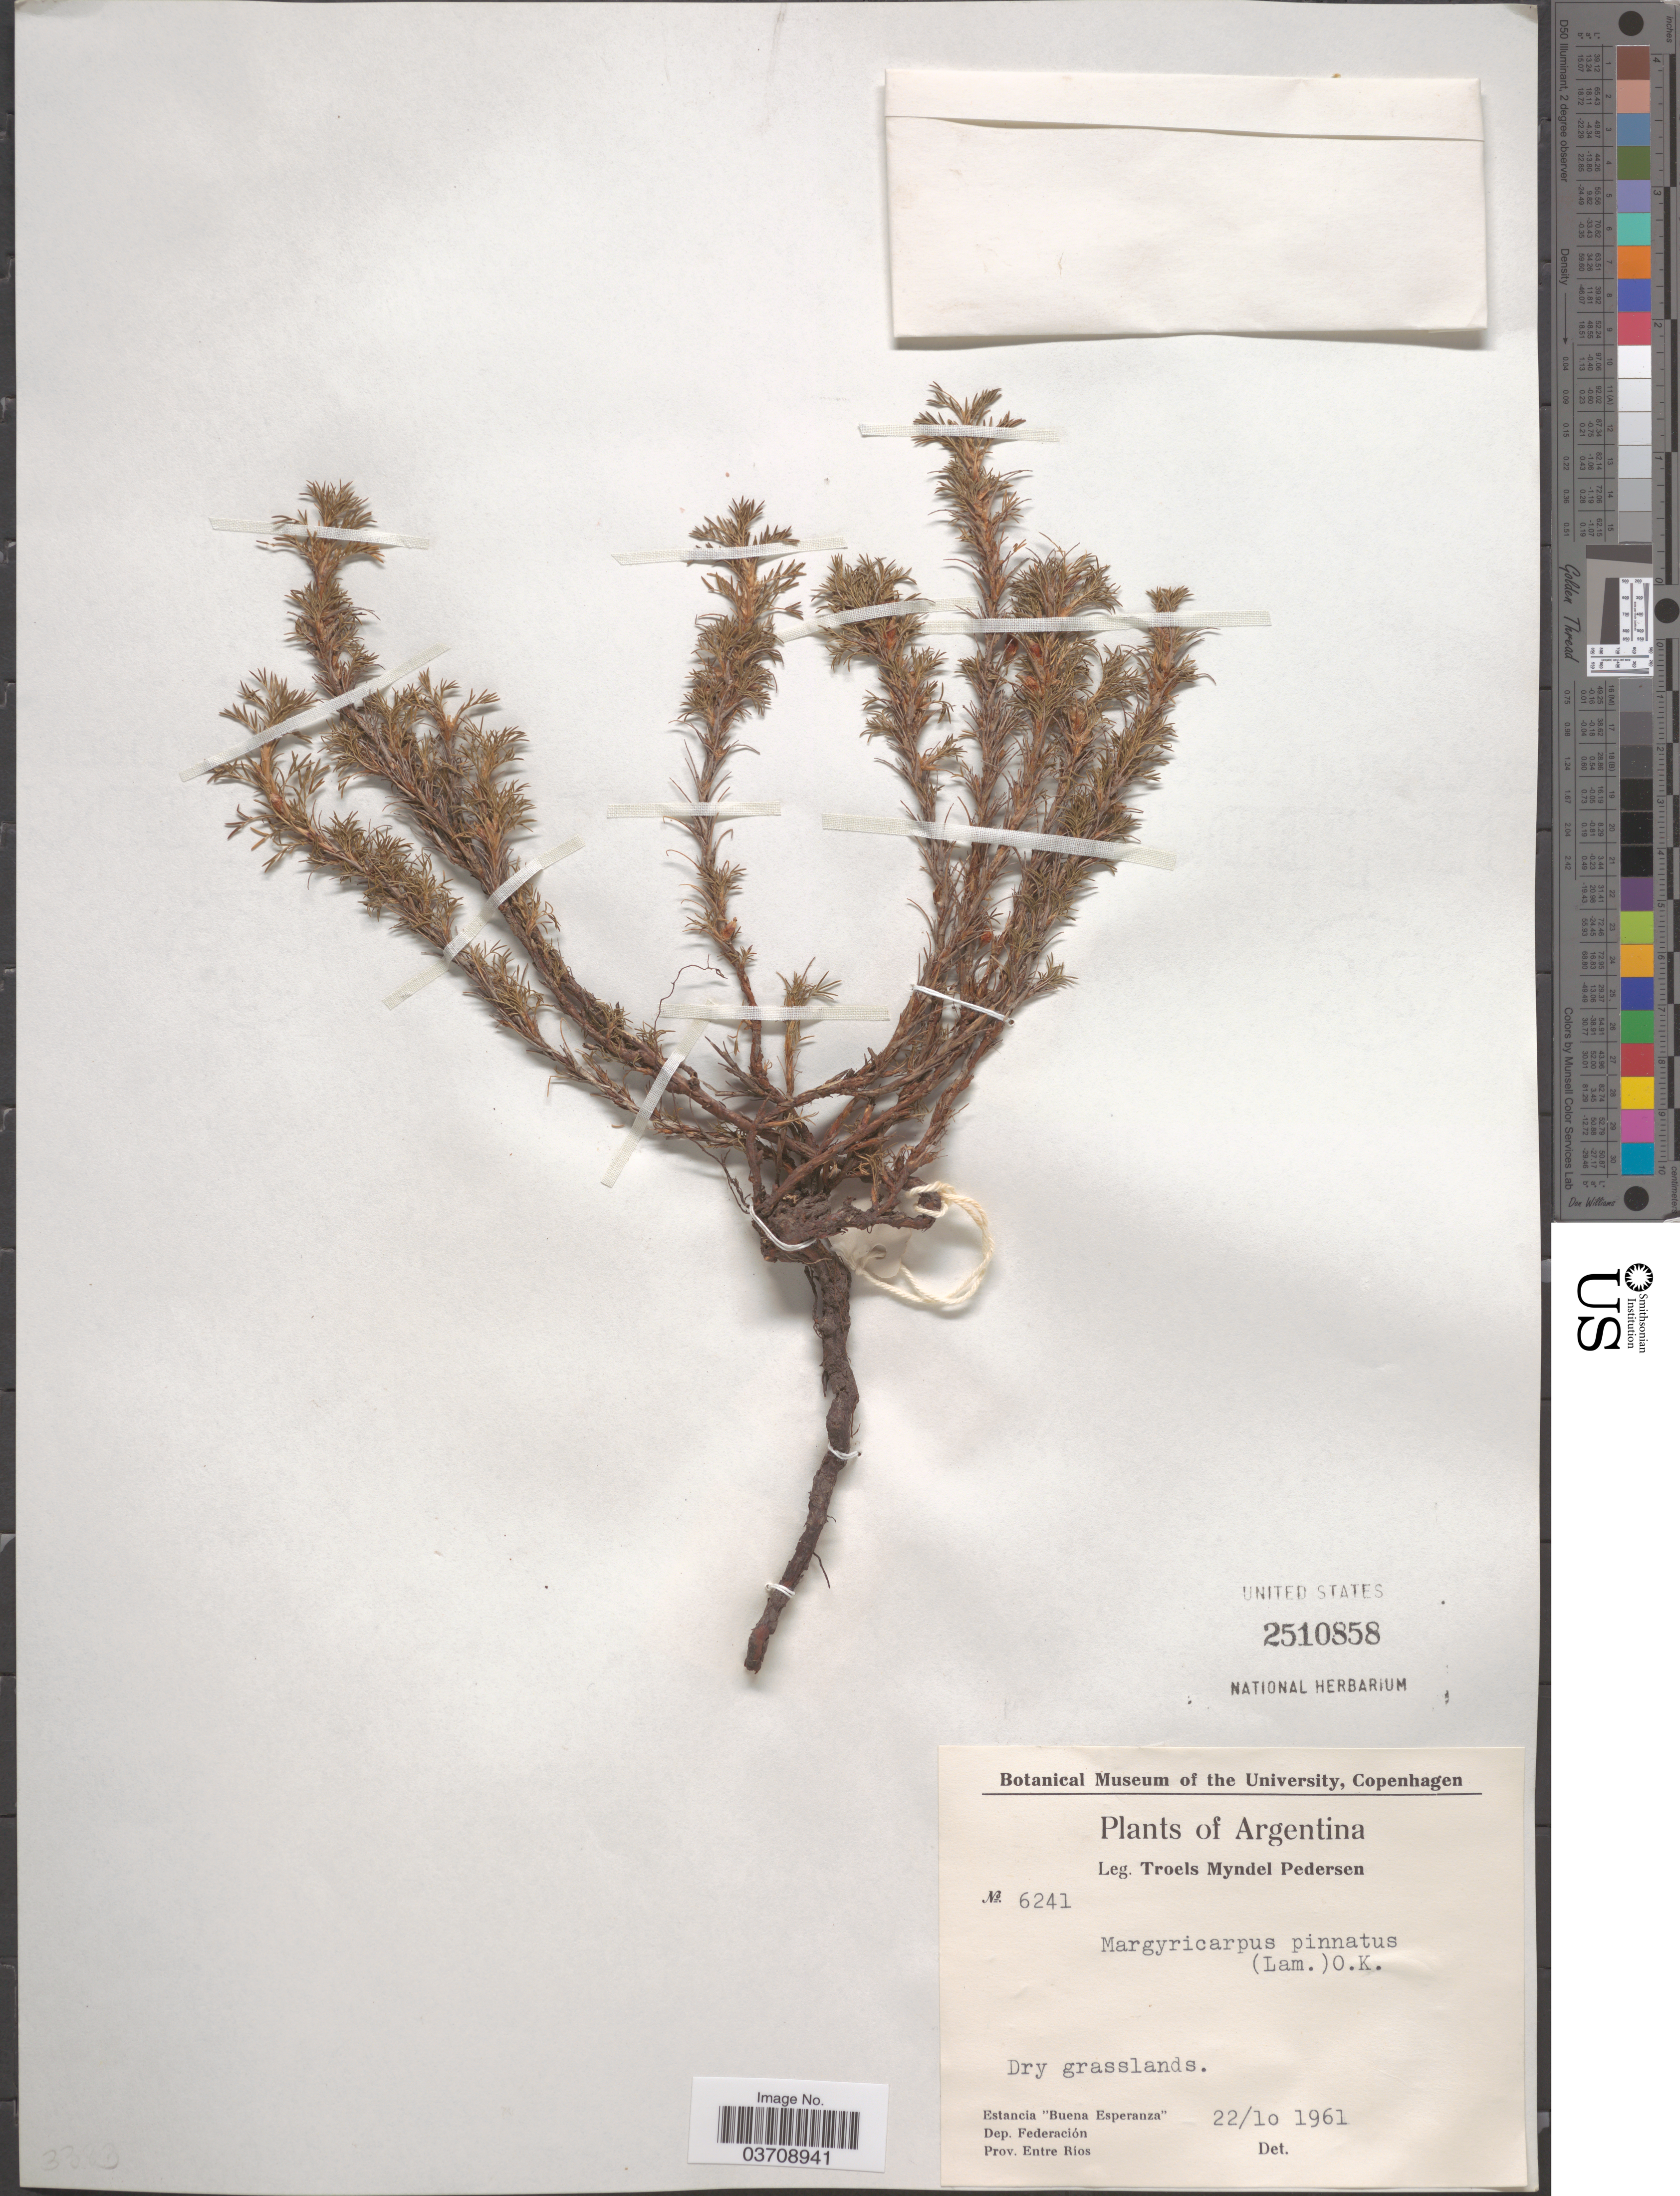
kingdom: Plantae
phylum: Tracheophyta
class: Magnoliopsida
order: Rosales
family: Rosaceae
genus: Margyricarpus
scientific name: Margyricarpus pinnatus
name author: (Lam.) Kuntze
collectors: T. Pederson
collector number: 6241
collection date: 1961-10-22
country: Argentina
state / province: Entre Rios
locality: Estancia 'Buena Esperanza'. Dep. Federación.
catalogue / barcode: US 2510858